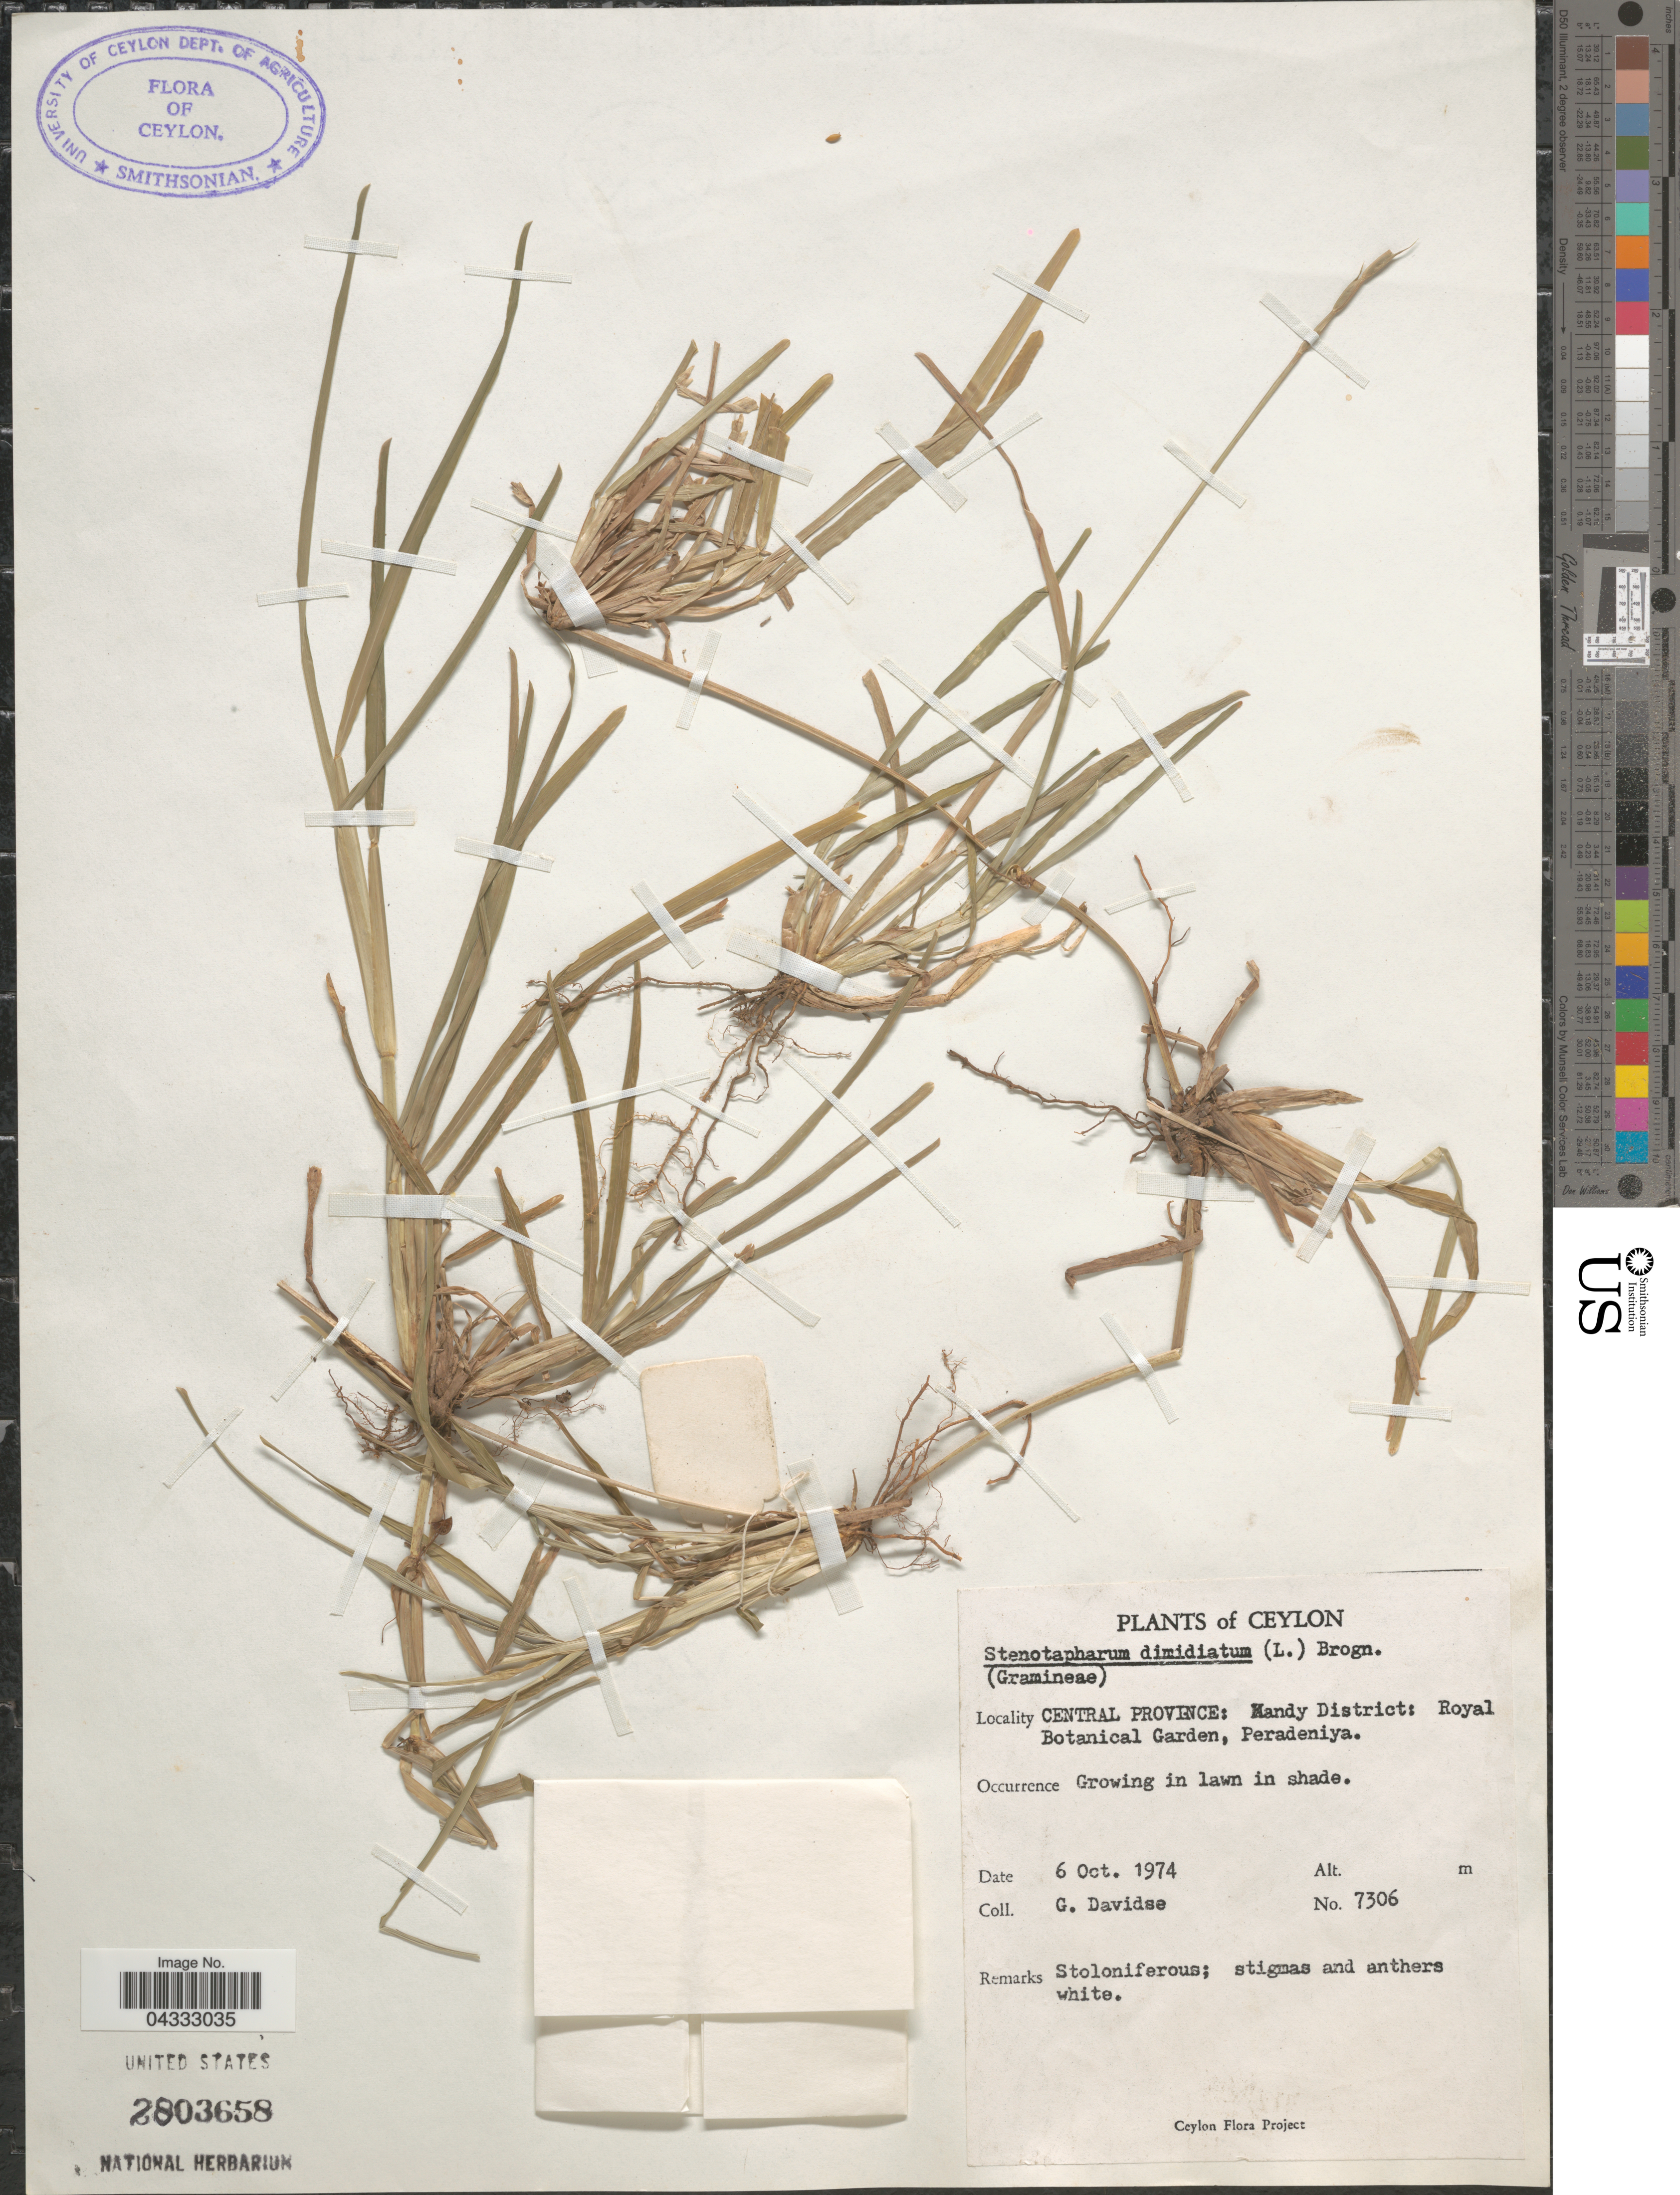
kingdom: Plantae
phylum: Tracheophyta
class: Liliopsida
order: Poales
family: Poaceae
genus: Stenotaphrum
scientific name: Stenotaphrum dimidiatum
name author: (L.) Brongn.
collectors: G. Davidse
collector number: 7306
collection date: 1974-10-06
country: Sri Lanka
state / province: Central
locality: Ceylon. Mandy District: Royal Botanical Garden, Peradeniya. Growing in lawn in shade.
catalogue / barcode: US 2803658